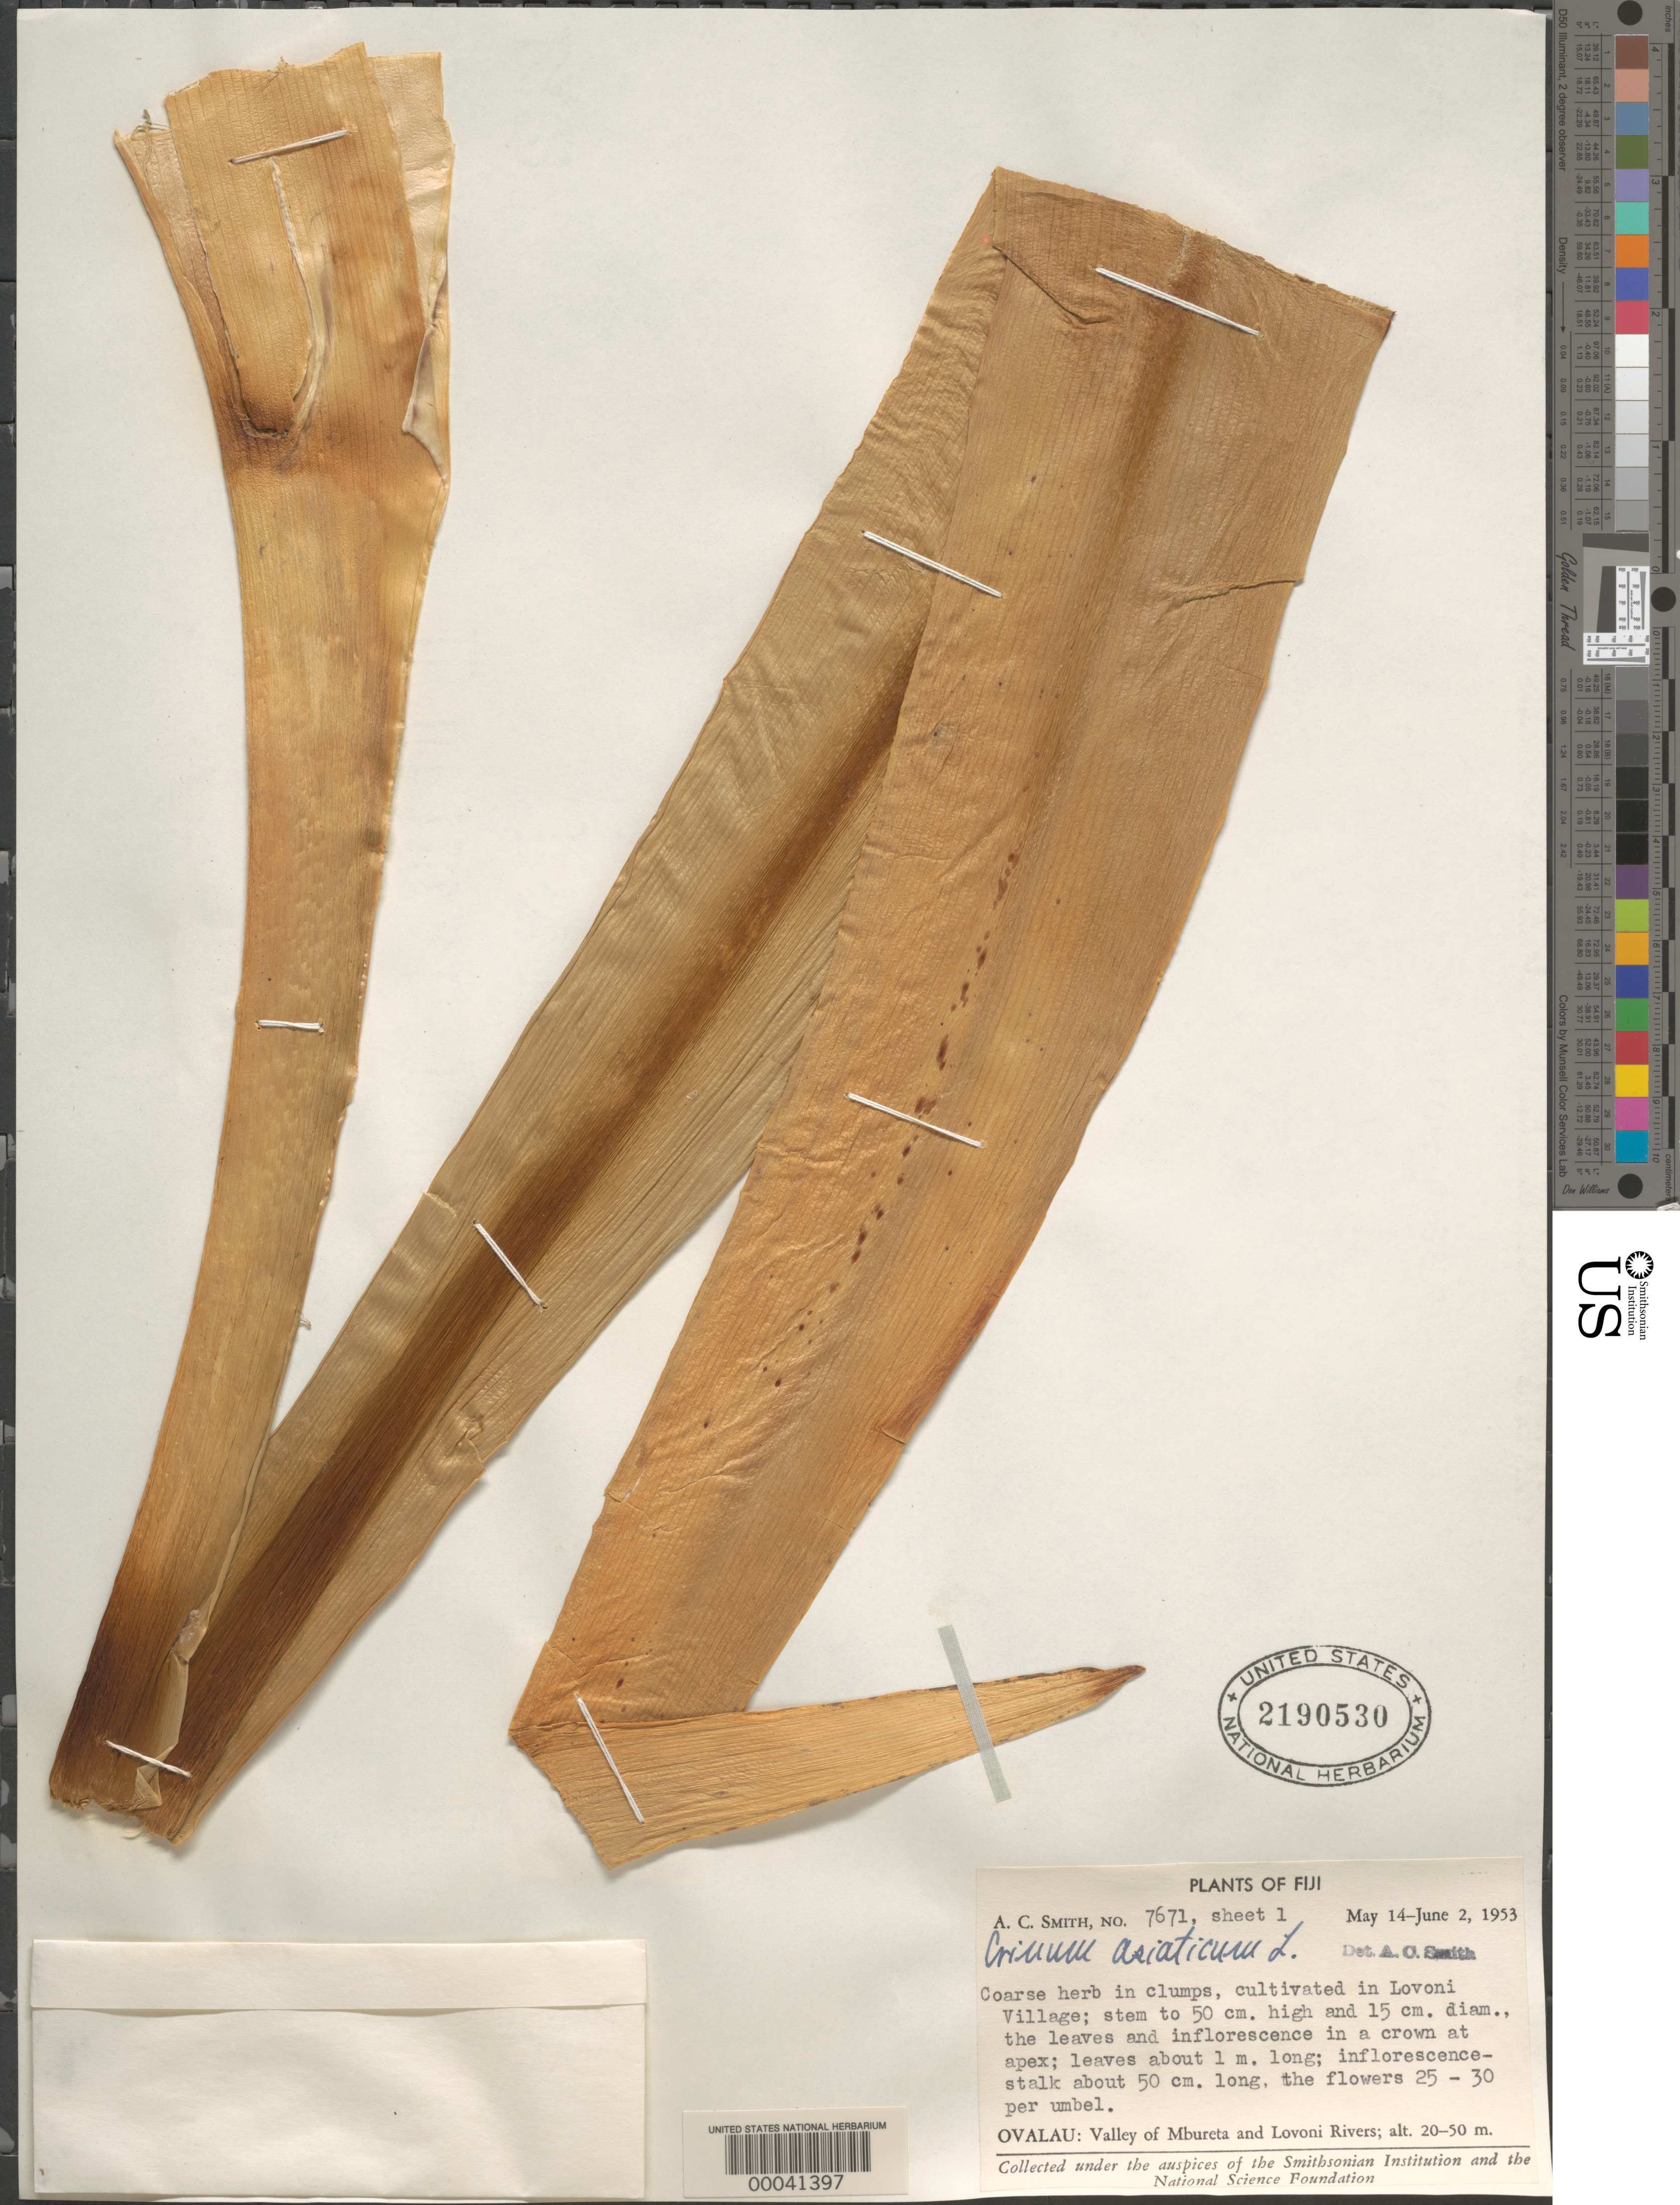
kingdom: Plantae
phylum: Tracheophyta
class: Liliopsida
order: Asparagales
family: Amaryllidaceae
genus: Crinum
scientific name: Crinum asiaticum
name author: L.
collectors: A. C. Smith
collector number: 7671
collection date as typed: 14 May 1953 to 02 Jun 1953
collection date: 1953-05-14/1953-06-02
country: Fiji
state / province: Eastern Division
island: Ovalau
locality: Ovalau is, valley of mbureta and lovoni rivers, lovoni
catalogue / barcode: US 2190530